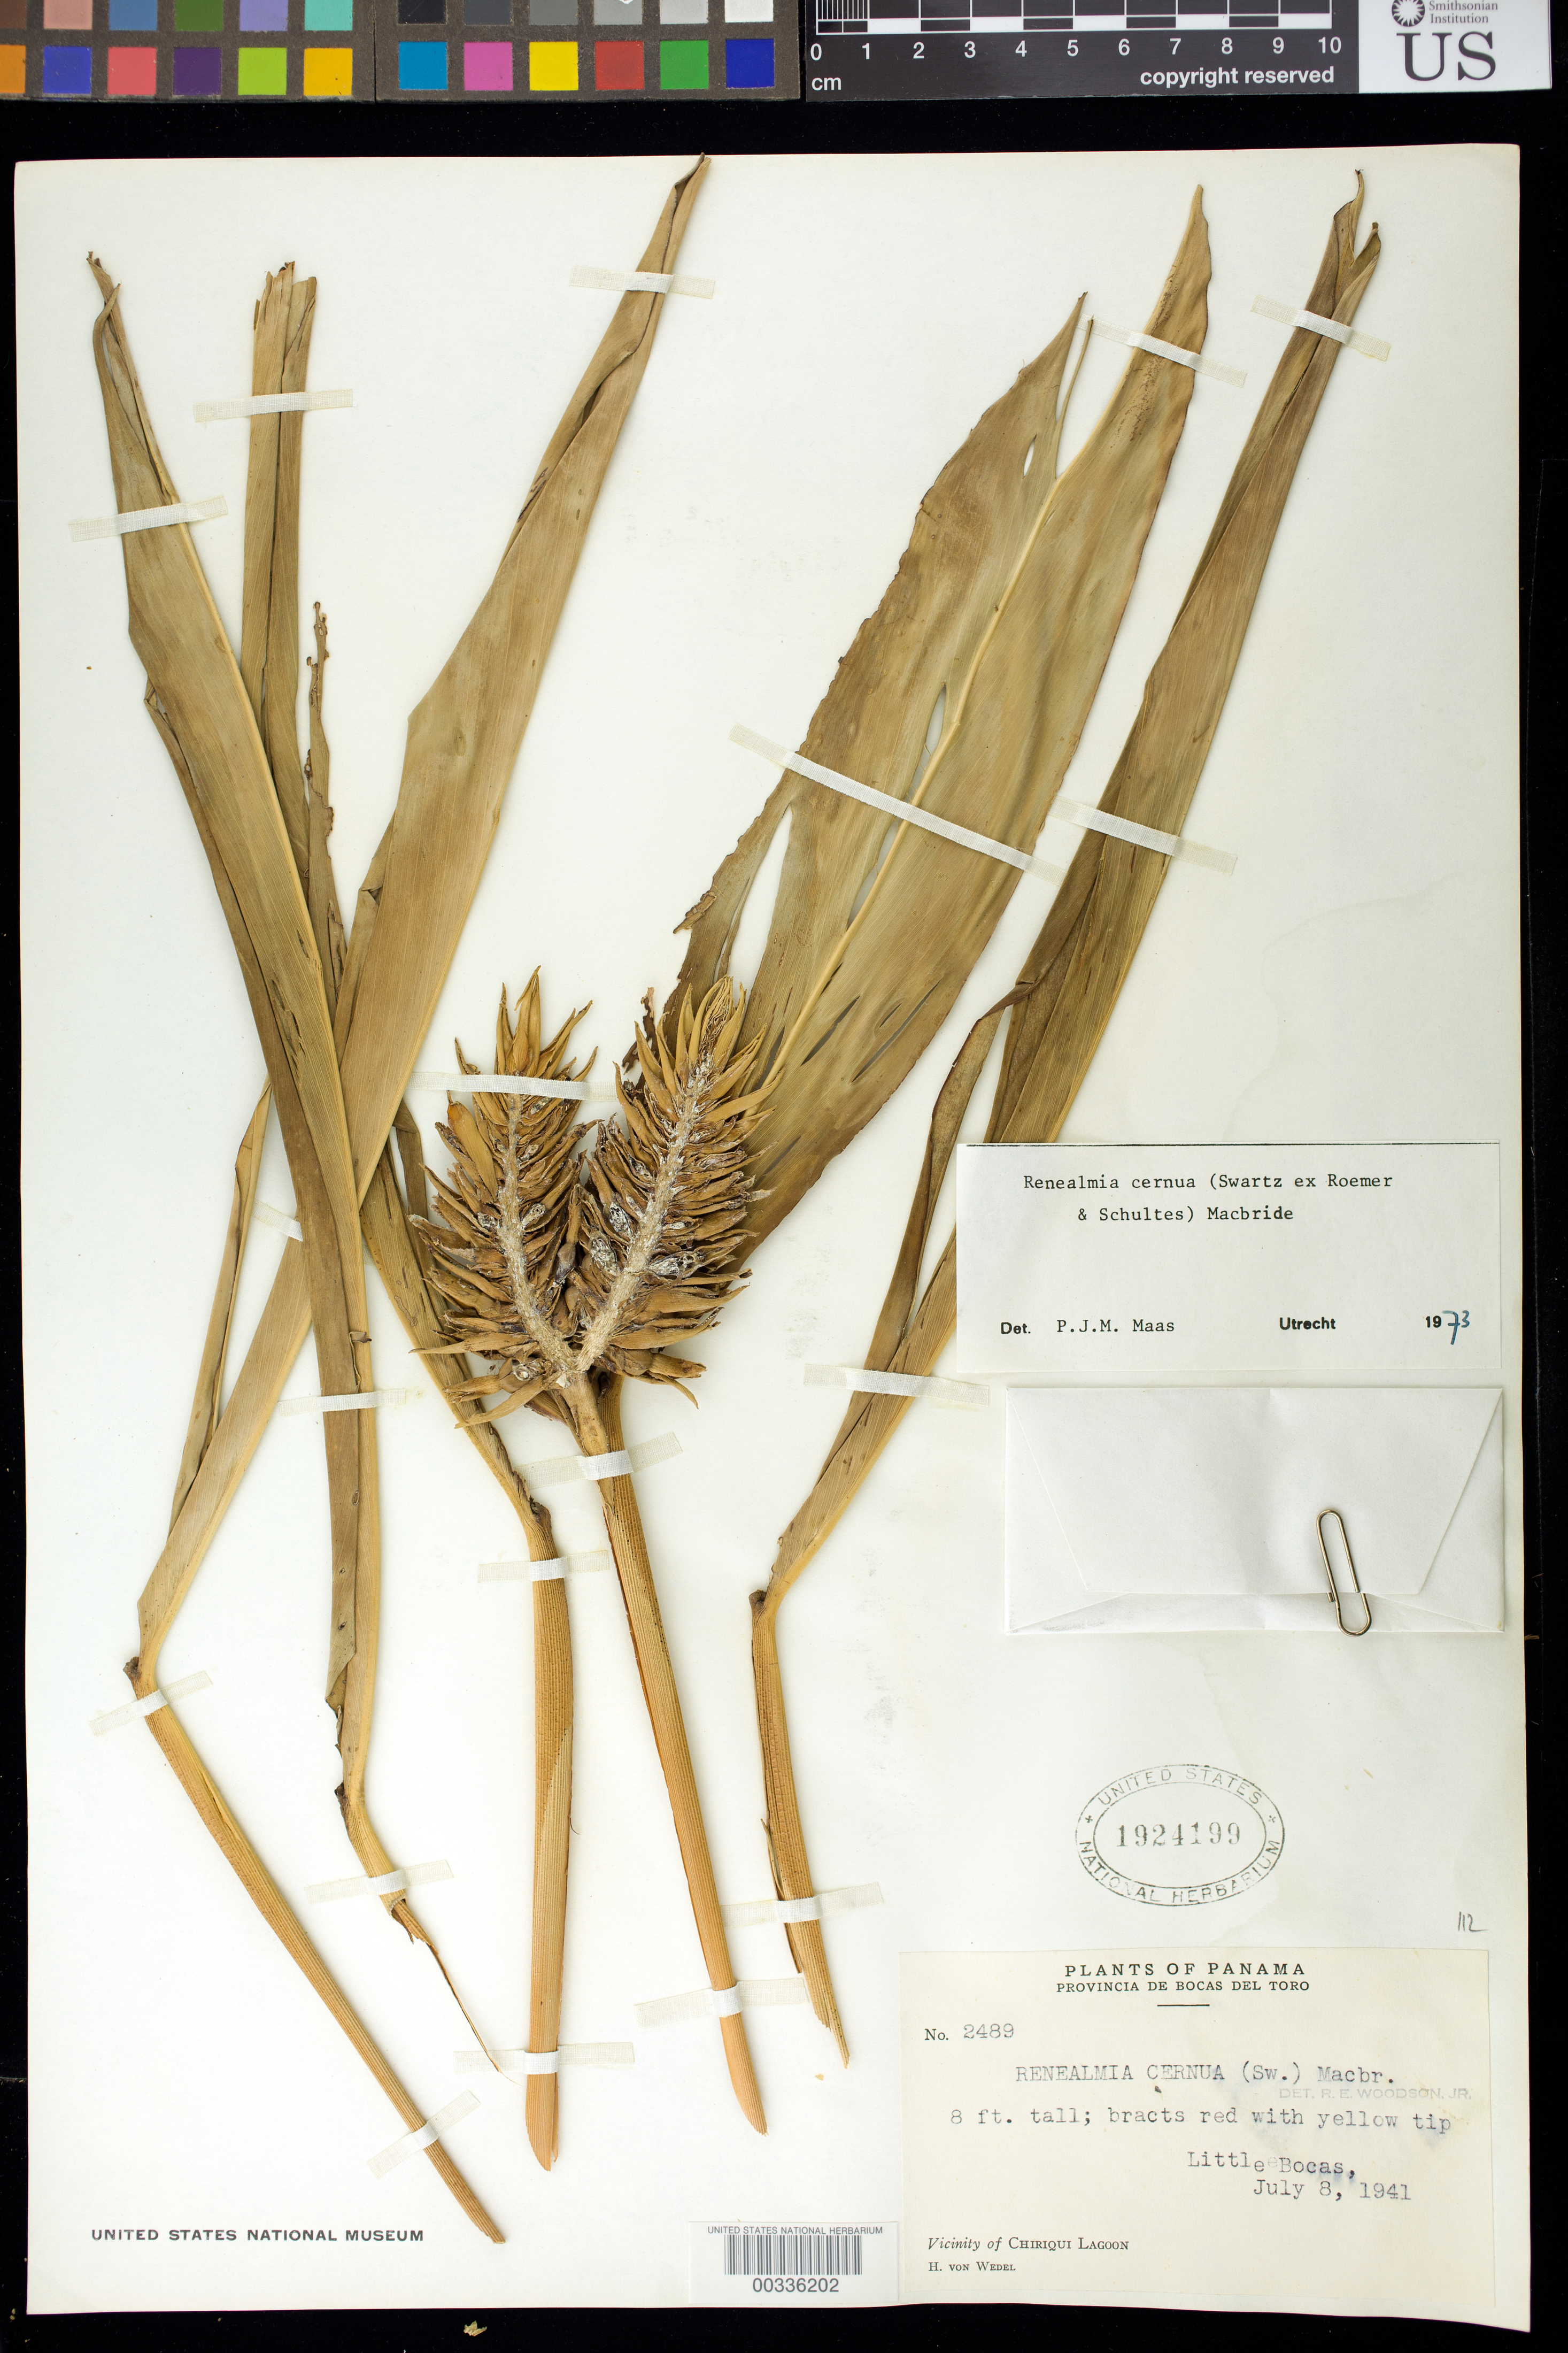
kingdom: Plantae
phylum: Tracheophyta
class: Liliopsida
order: Zingiberales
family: Zingiberaceae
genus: Renealmia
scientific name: Renealmia cernua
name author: (Sw. ex Roem. & Schult.) J.F. Macbr.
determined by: Maas, Paul J. M.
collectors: H. von Wedel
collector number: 2489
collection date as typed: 08 Jul 1941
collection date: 1941-07-08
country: Panama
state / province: Bocas del Toro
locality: Little Bocas, vicinity of Chiriquí Lagoon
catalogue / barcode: US 1924199